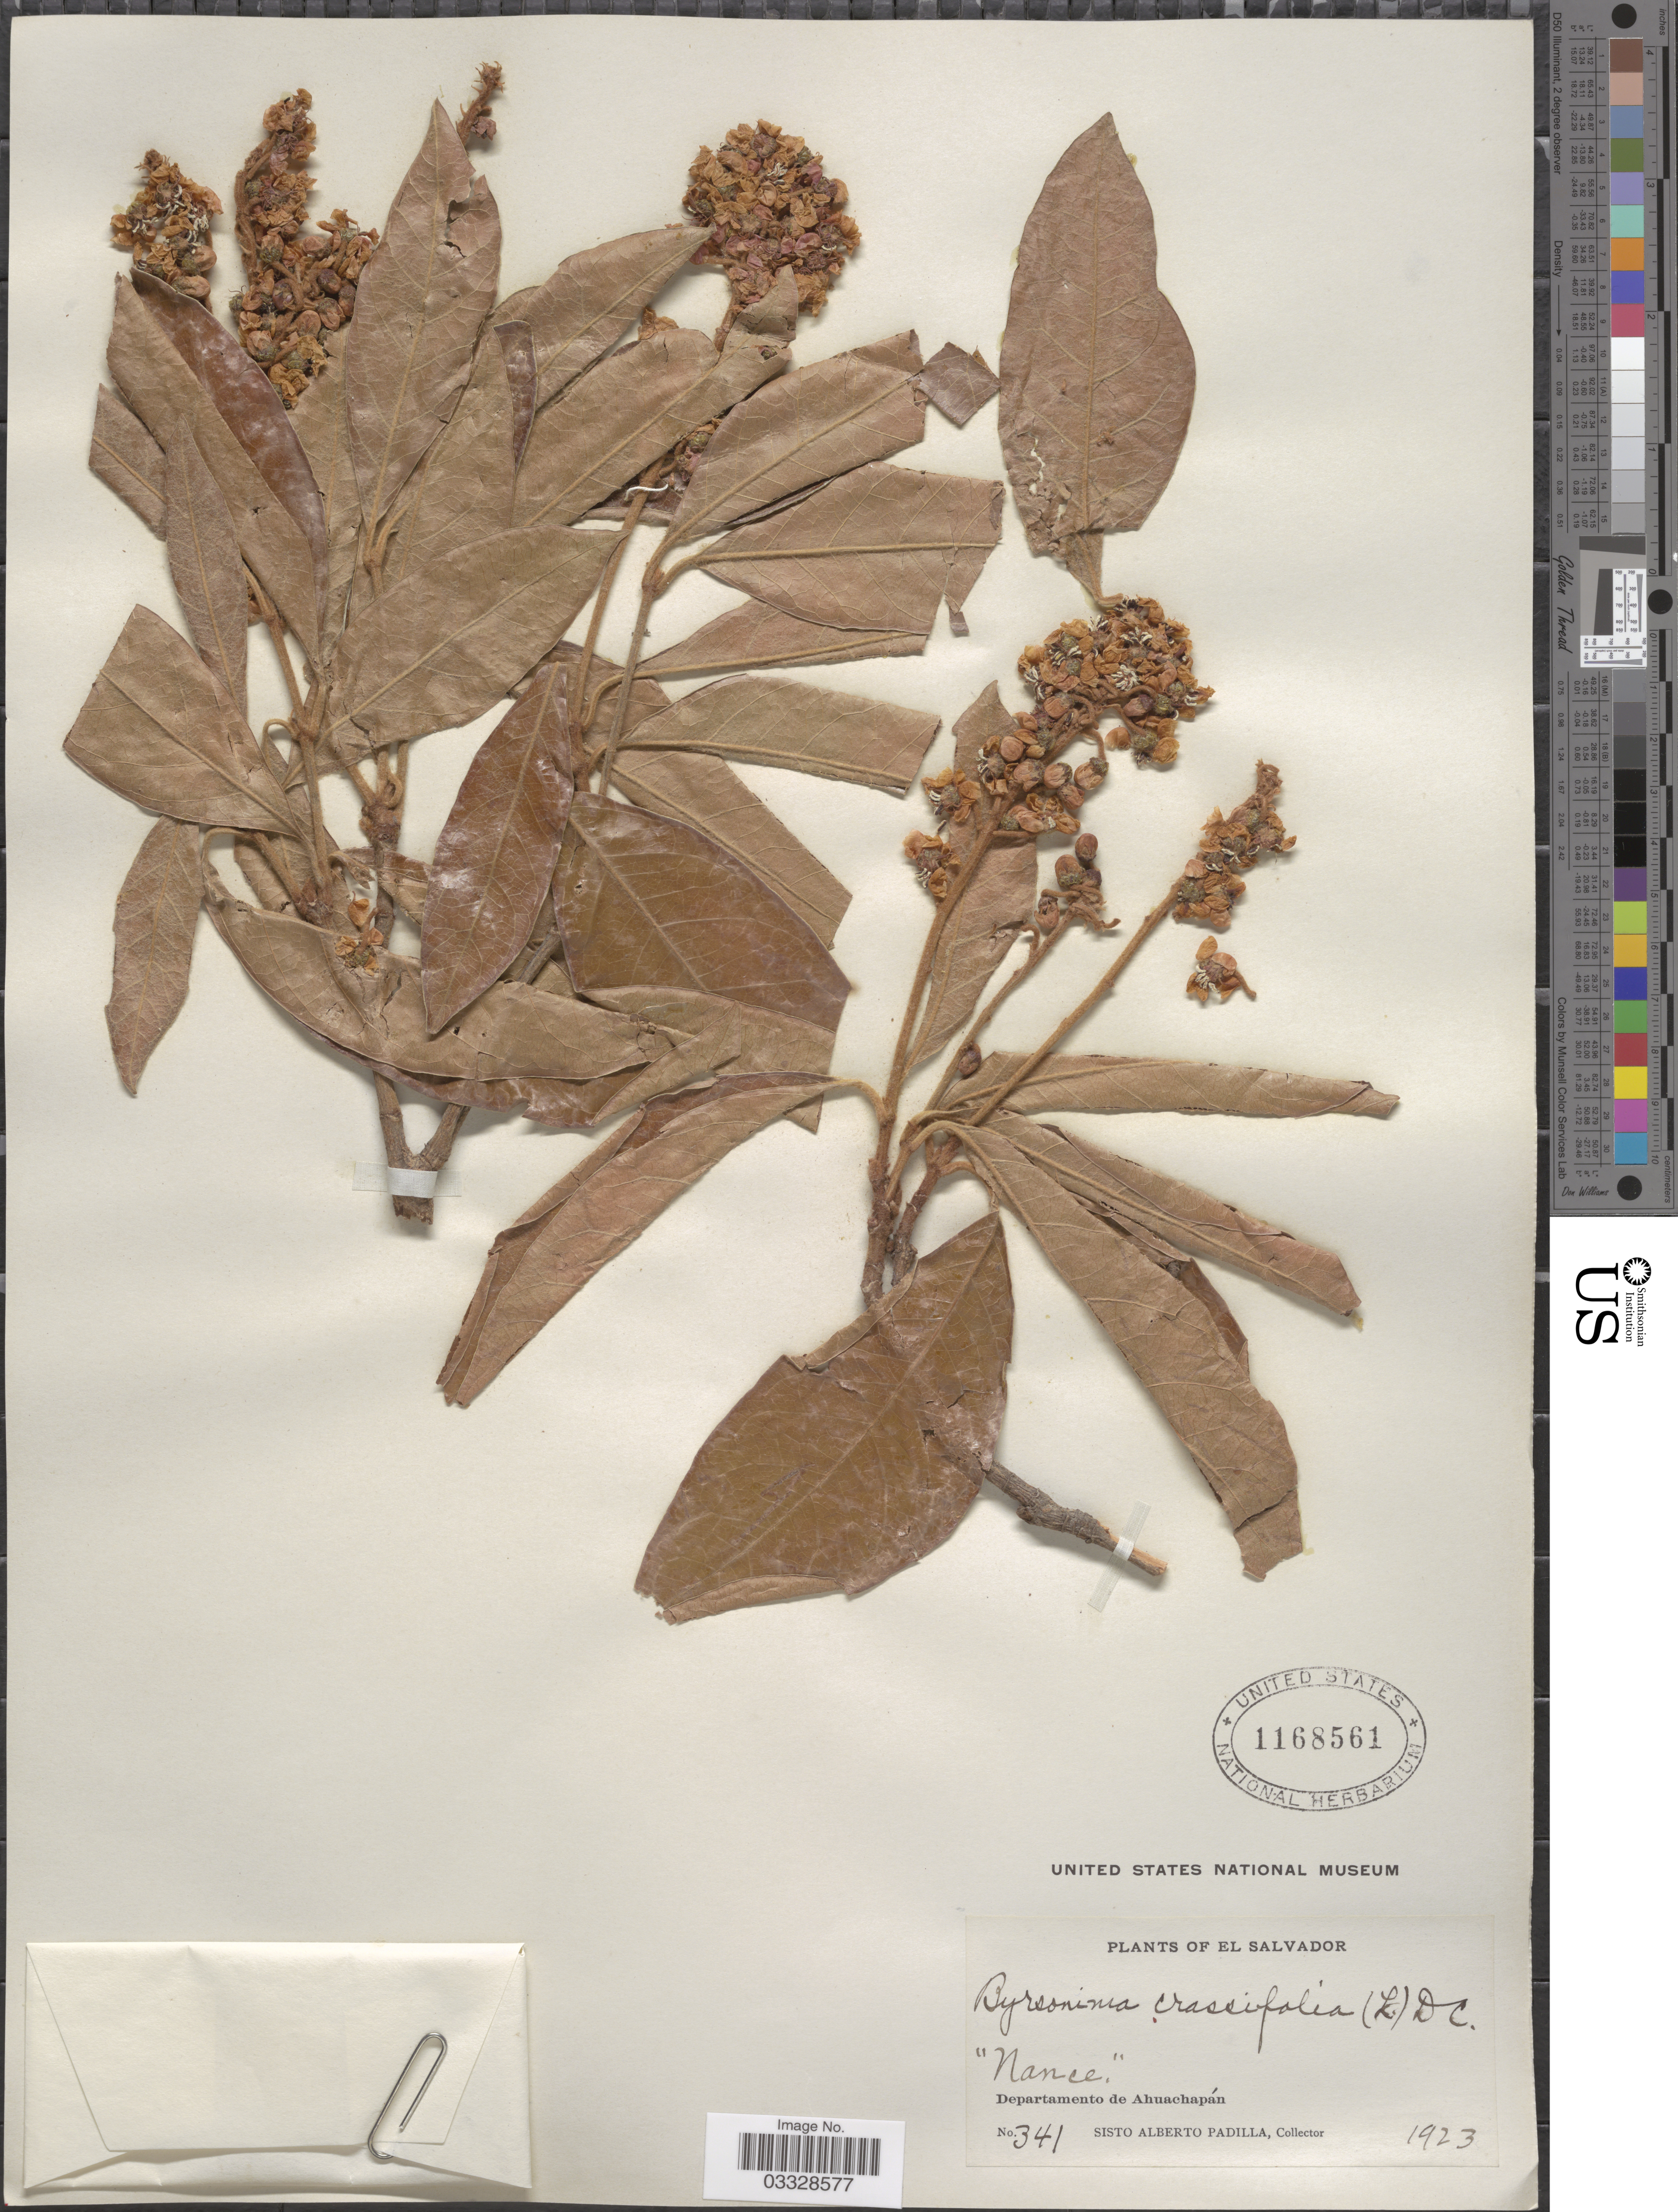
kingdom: Plantae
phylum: Tracheophyta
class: Magnoliopsida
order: Malpighiales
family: Malpighiaceae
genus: Byrsonima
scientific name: Byrsonima crassifolia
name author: (L.) Kunth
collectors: S. A. Padilla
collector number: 341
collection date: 1923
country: El Salvador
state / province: Ahuachapan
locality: Departamento de Ahuachapán.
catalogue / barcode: US 1168561